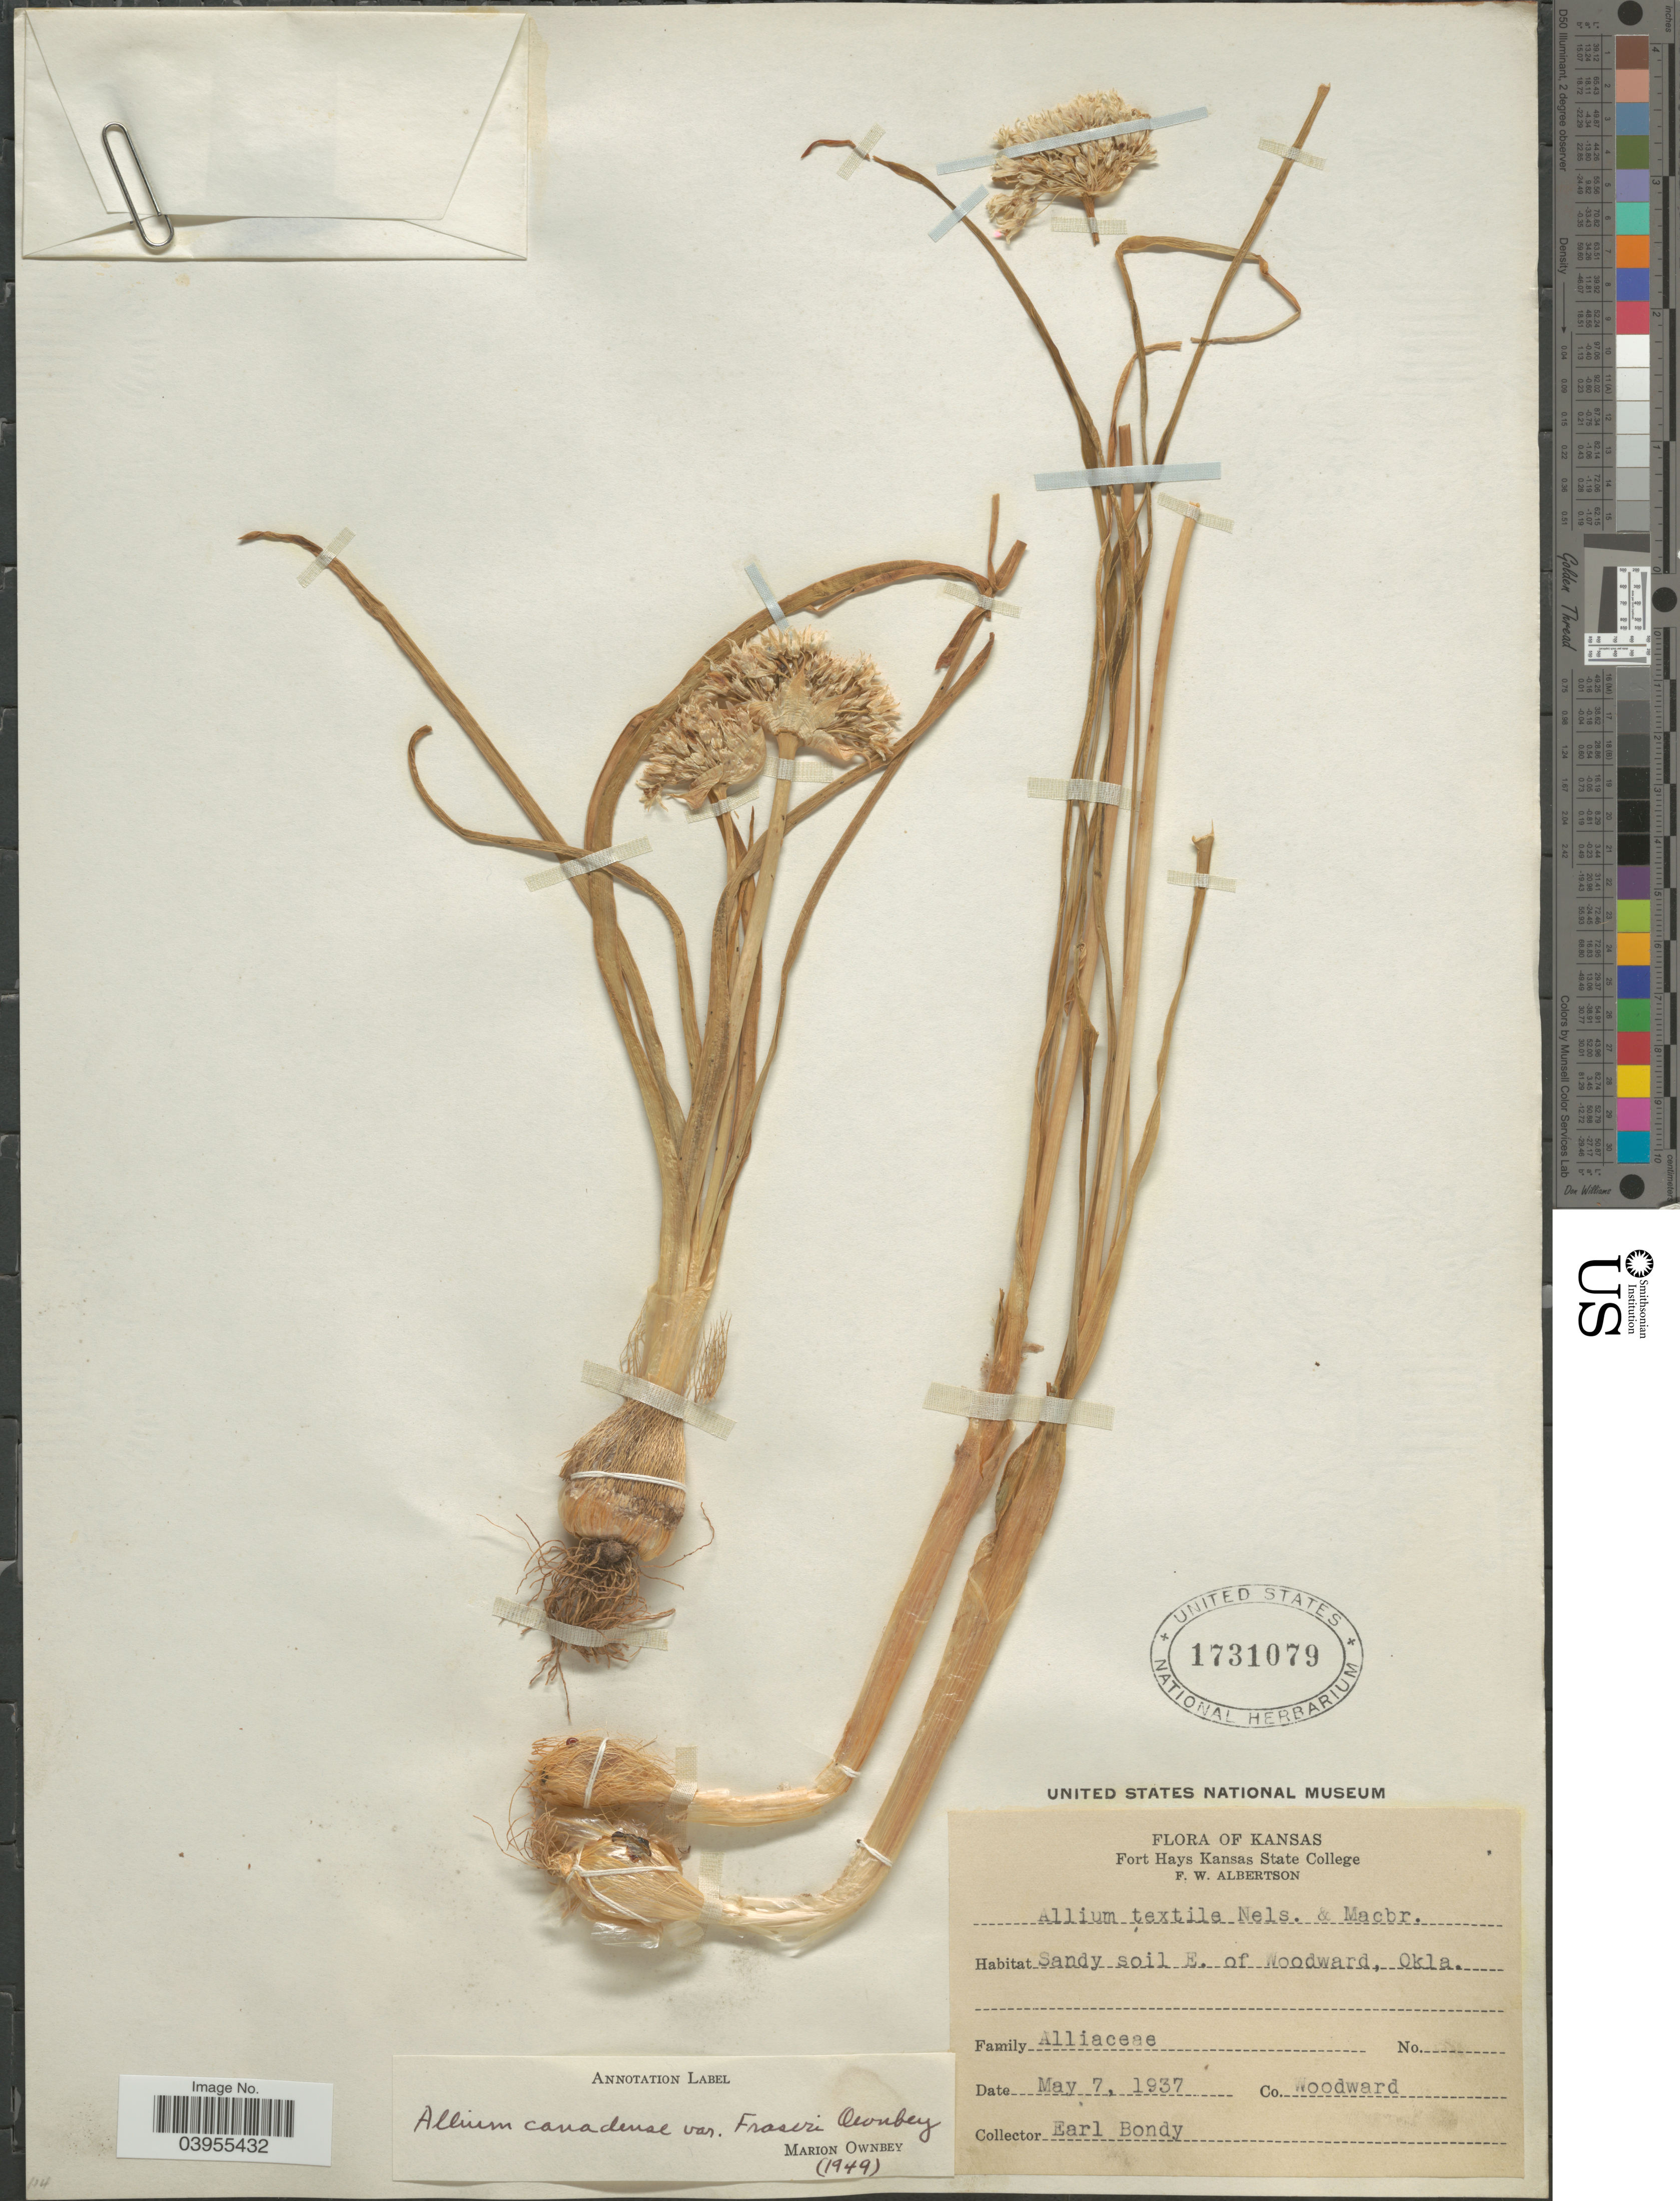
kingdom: Plantae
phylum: Tracheophyta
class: Liliopsida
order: Asparagales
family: Amaryllidaceae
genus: Allium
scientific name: Allium canadense var. fraseri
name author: Ownbey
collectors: E. Bondy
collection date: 1937-05-07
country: United States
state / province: Oklahoma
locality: Sandy soil E. of Woodward.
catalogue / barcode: US 1731079